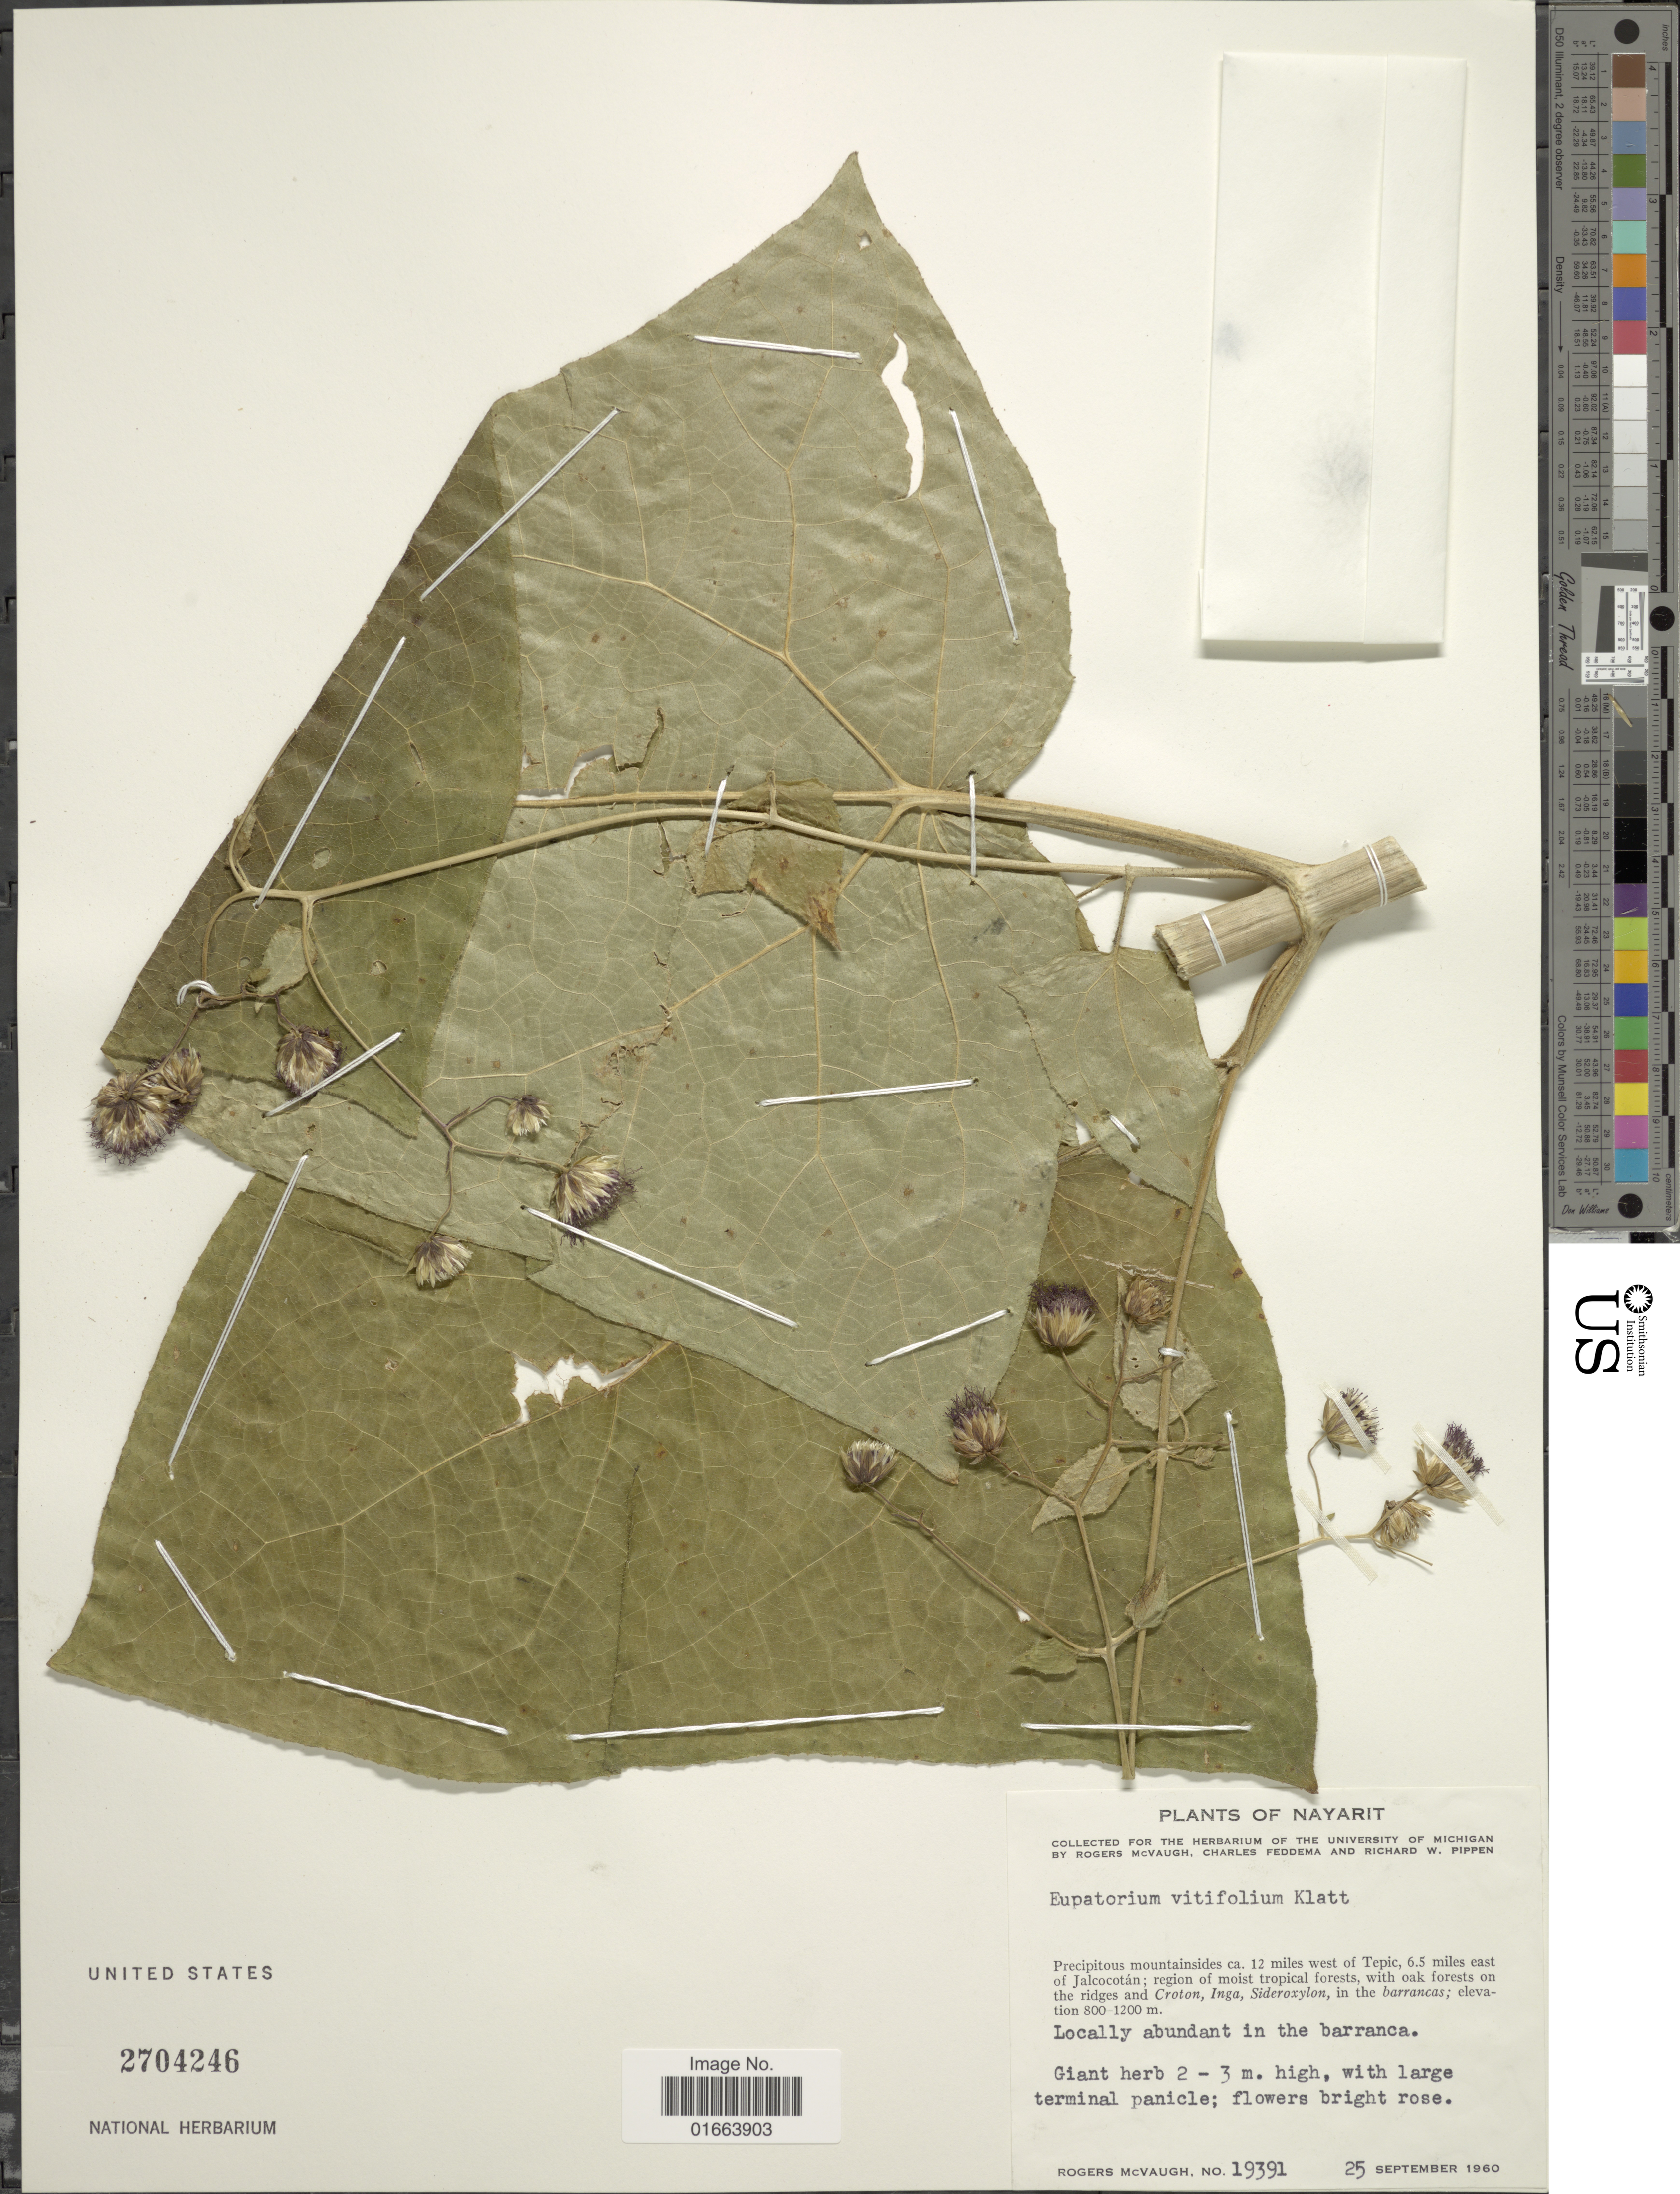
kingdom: Plantae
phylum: Tracheophyta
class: Magnoliopsida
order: Asterales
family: Asteraceae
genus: Eupatoriastrum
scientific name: Eupatoriastrum triangulare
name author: (DC.) B.L. Rob.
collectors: R. McVaugh, C. Feddema & R. W. Pippen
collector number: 19391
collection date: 1960-09-25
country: Mexico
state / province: Nayarit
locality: Precipitous mountainsides ca. 12 miles west of Tepic, 6.5 miles east of Jalcocotán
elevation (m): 800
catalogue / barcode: US 2704246